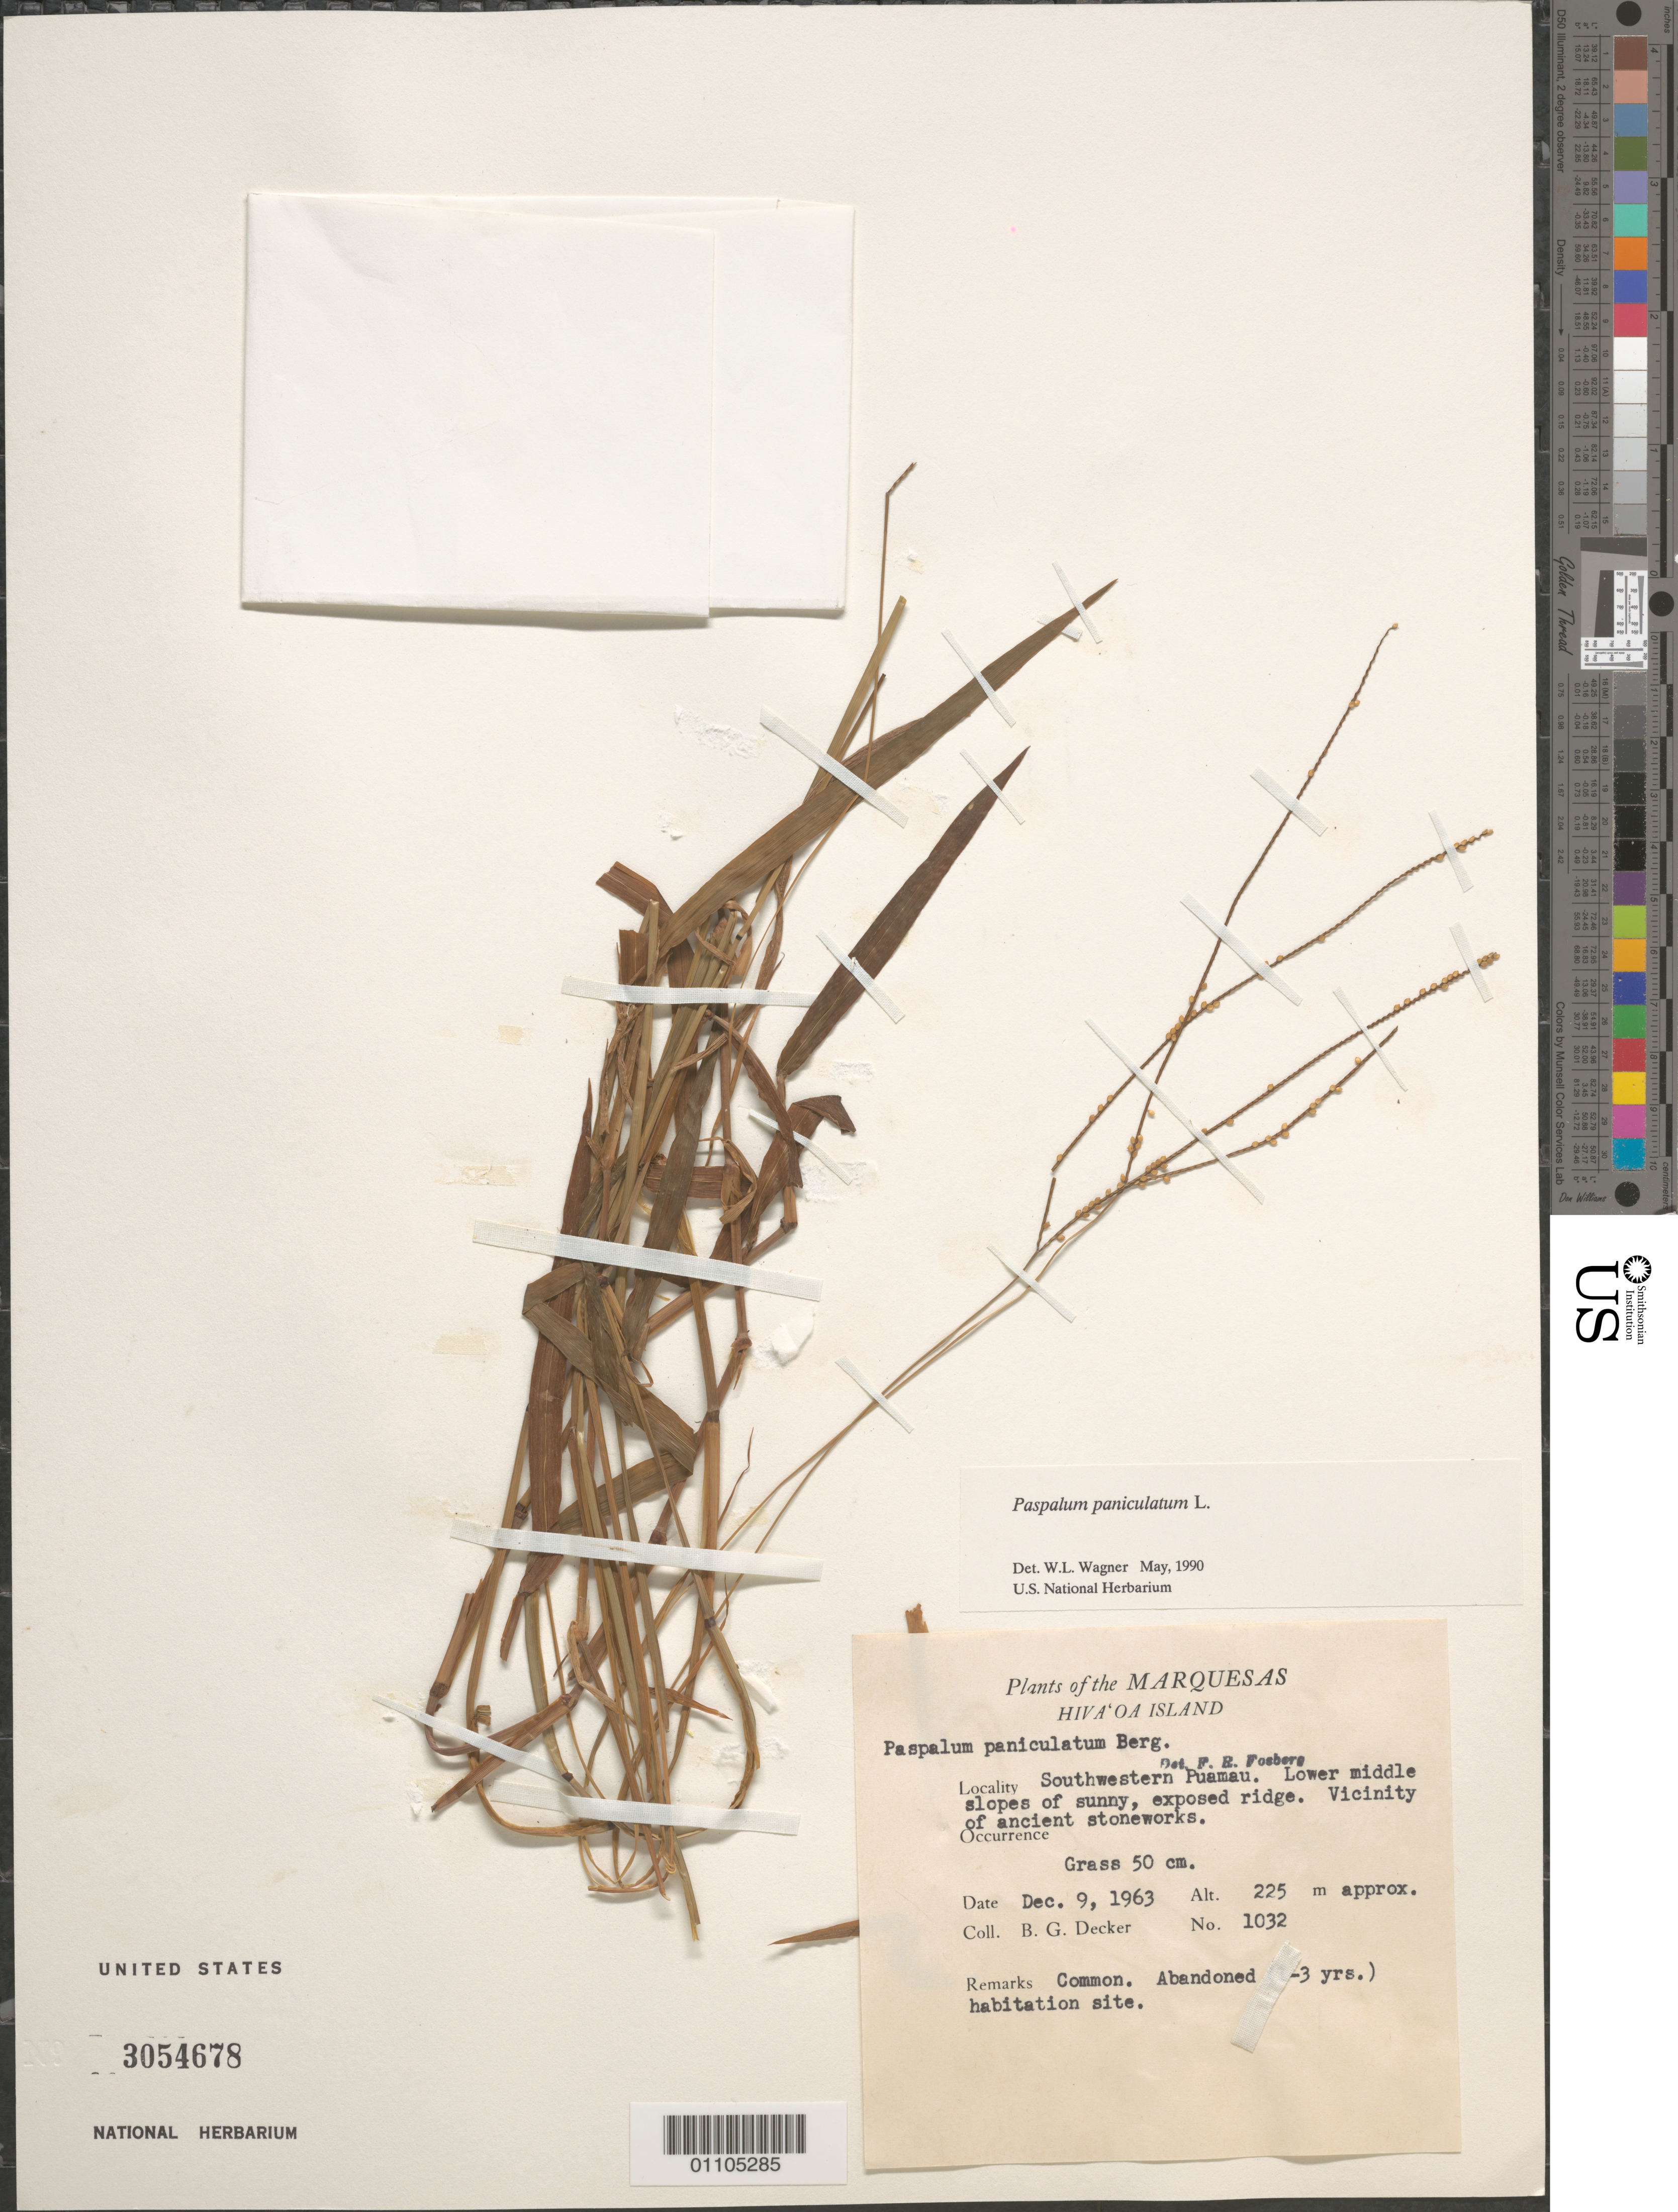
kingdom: Plantae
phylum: Tracheophyta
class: Liliopsida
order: Poales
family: Poaceae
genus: Paspalum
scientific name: Paspalum paniculatum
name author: L.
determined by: Wagner, W. L., (BOT), Smithsonian Institution - National Museum of Natural History (UNITED STATES)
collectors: B. G. Decker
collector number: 1032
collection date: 1963-12-09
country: French Polynesia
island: Hiva Oa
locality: SW Puamau, lower middle slopes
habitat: Sunny, exposed ridge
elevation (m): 225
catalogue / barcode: US 3054678